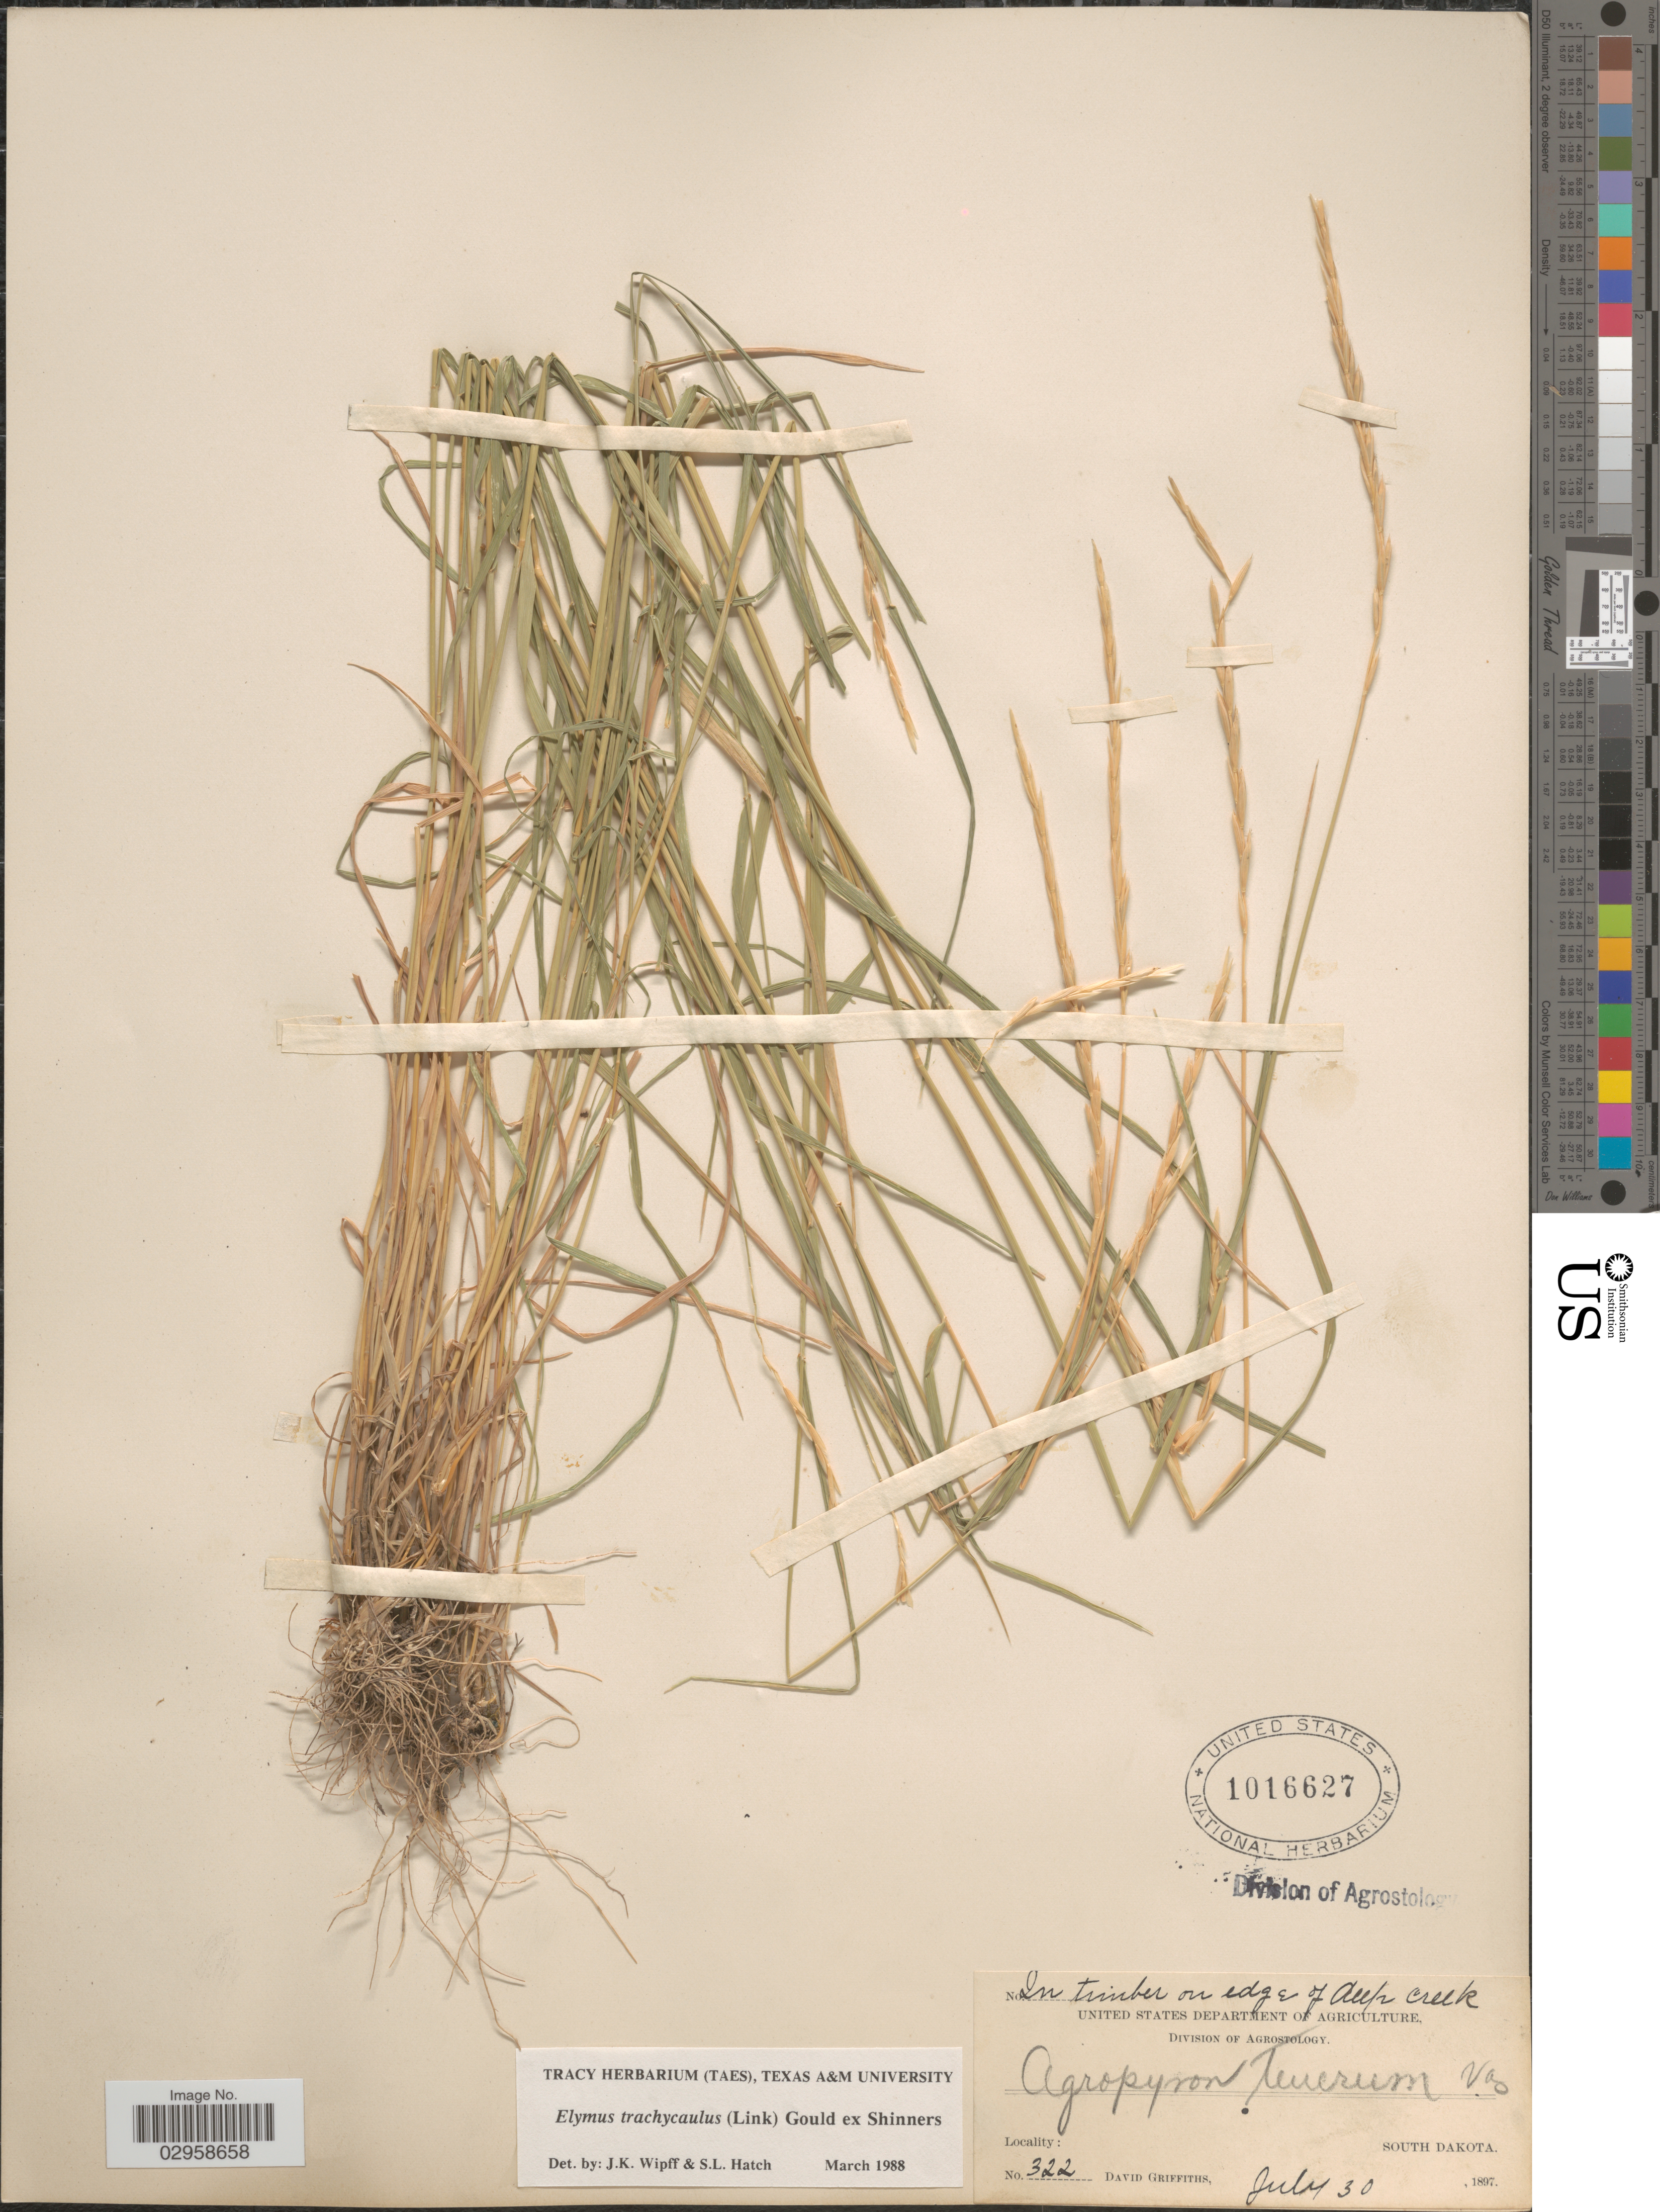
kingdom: Plantae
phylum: Tracheophyta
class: Liliopsida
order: Poales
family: Poaceae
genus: Elymus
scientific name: Elymus trachycaulus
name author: (Link) Gould ex Shinners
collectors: D. Griffiths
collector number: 322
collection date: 1897-07-30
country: United States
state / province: South Dakota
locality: In timber on edge of deep creek.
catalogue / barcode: US 1016627